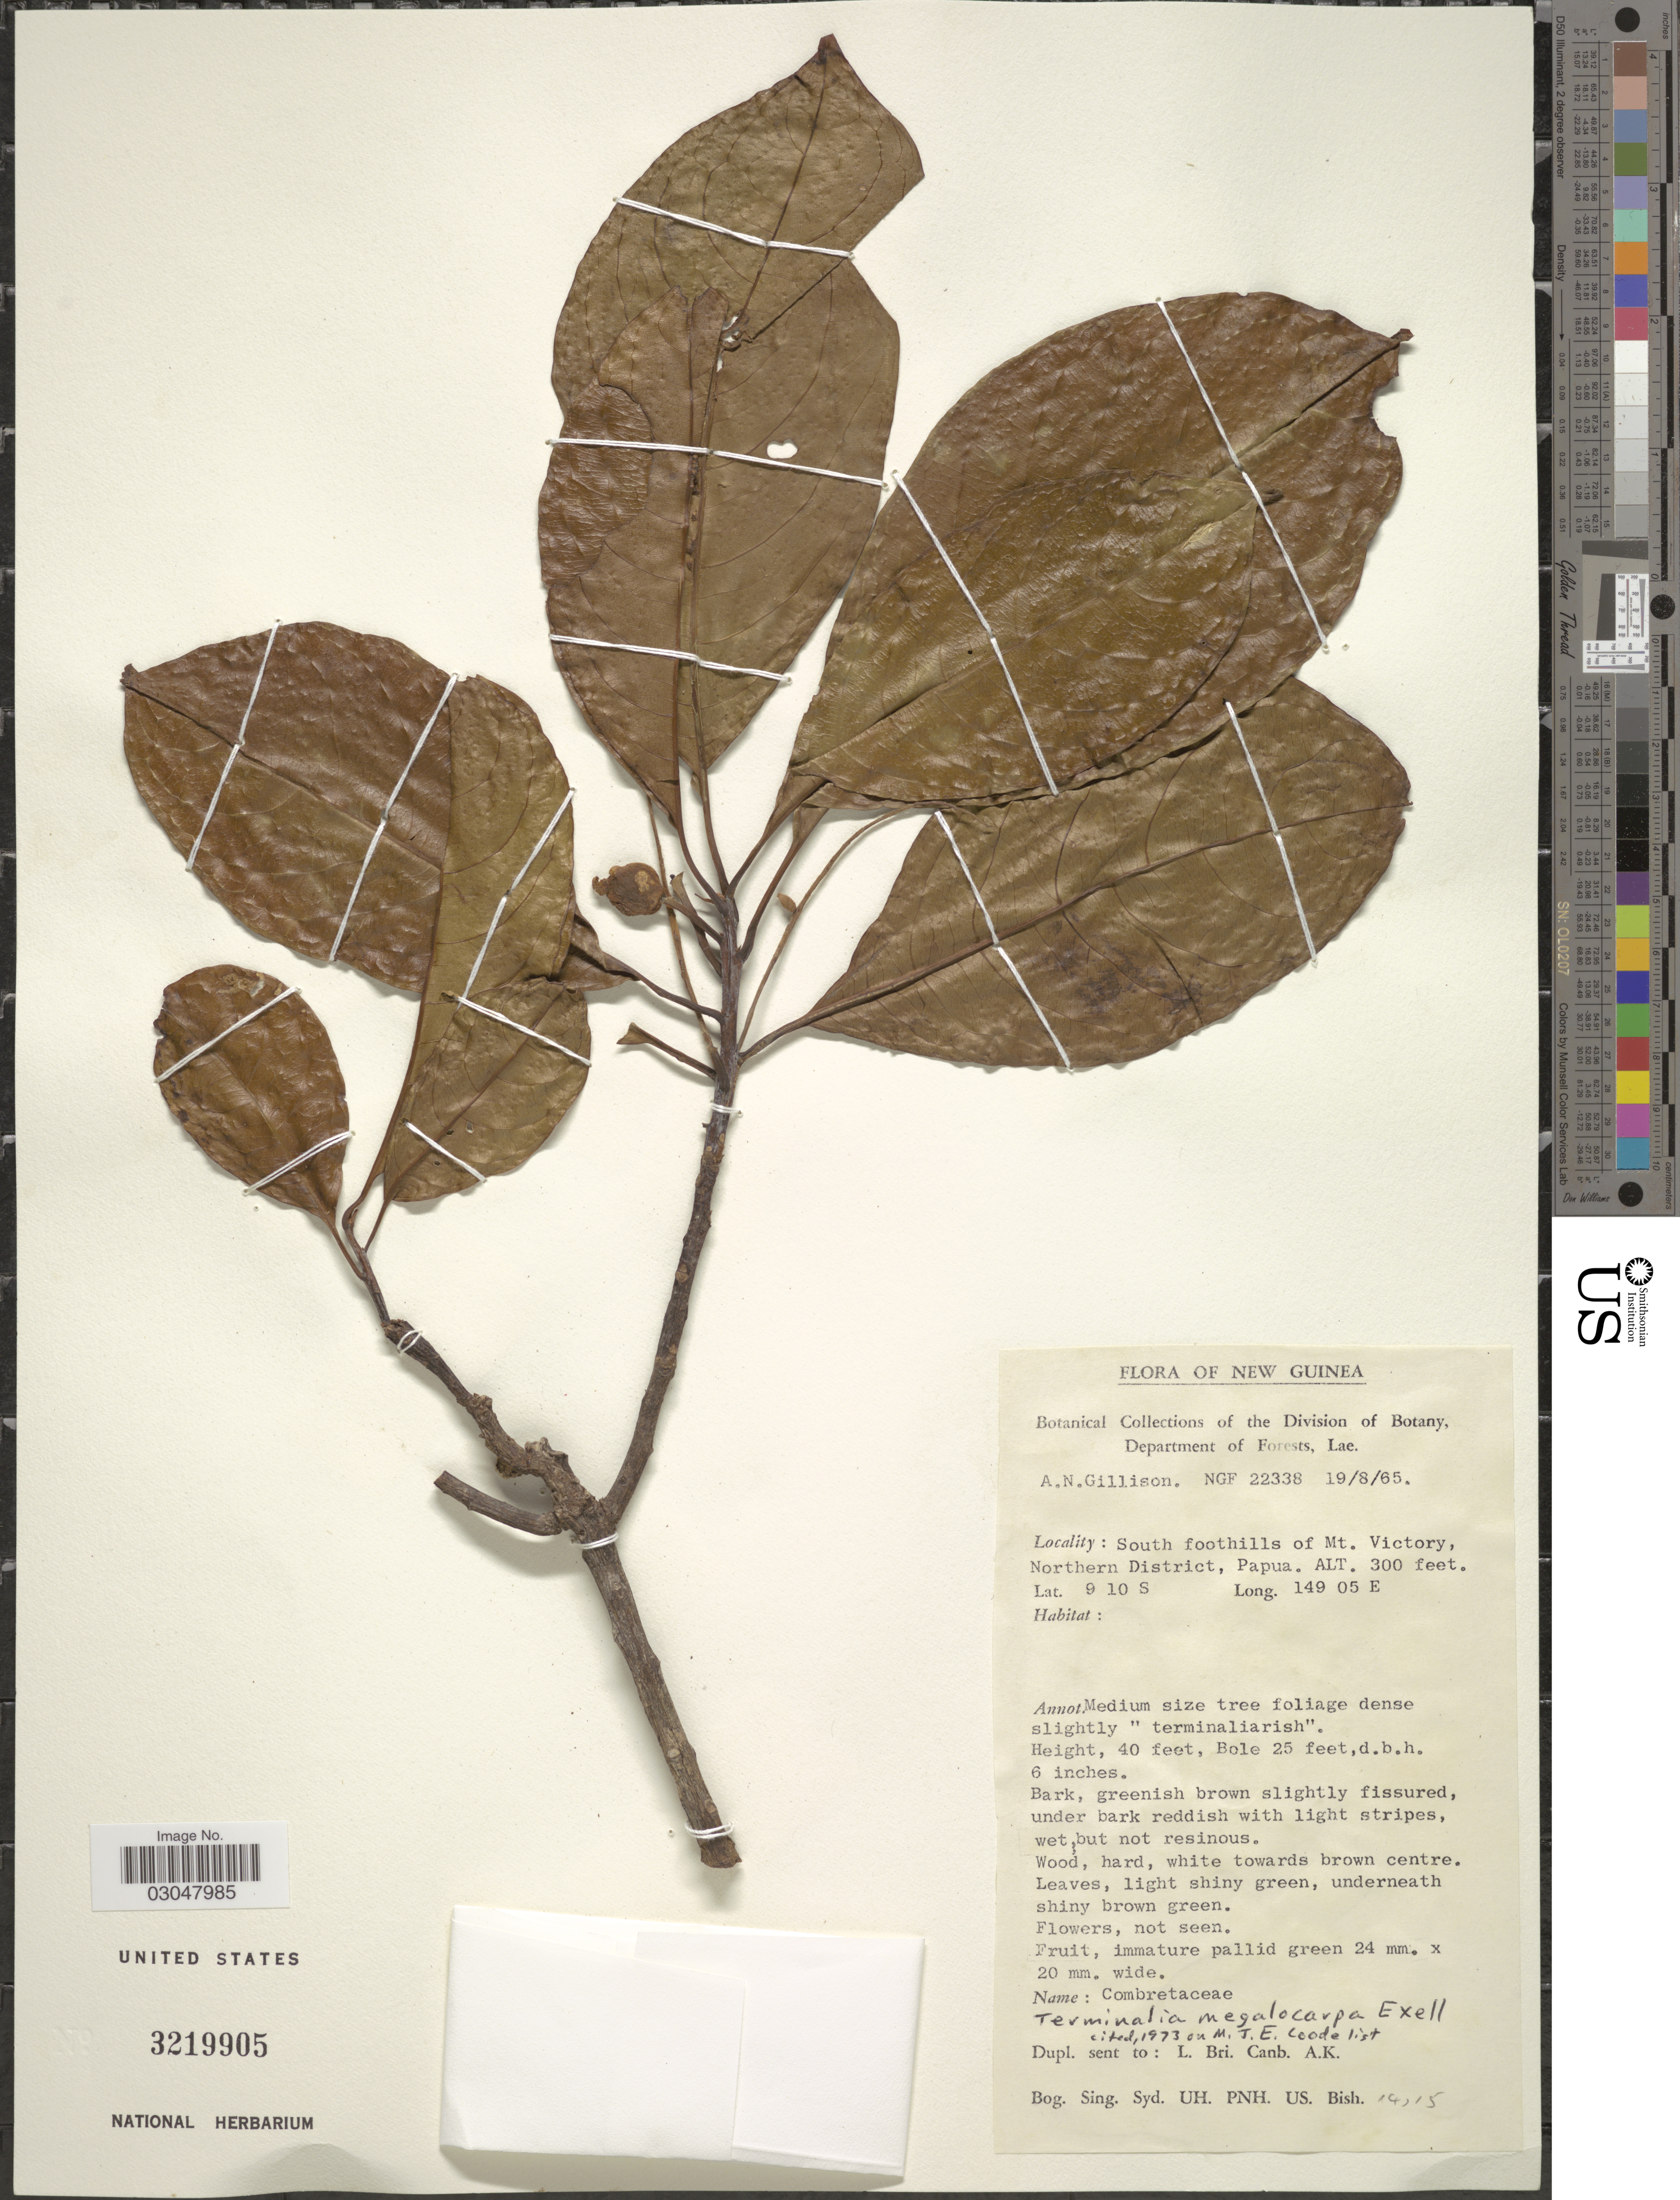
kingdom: Plantae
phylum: Tracheophyta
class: Magnoliopsida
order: Myrtales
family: Combretaceae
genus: Terminalia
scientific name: Terminalia megalocarpa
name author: Exell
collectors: A. Gillison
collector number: NGF 22338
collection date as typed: Transcribed d/m/y: 19/8/65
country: Papua New Guinea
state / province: Northern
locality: New Guinea. South foothills of Mt. Victory, Northern District, Papua.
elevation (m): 91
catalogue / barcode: US 3219905